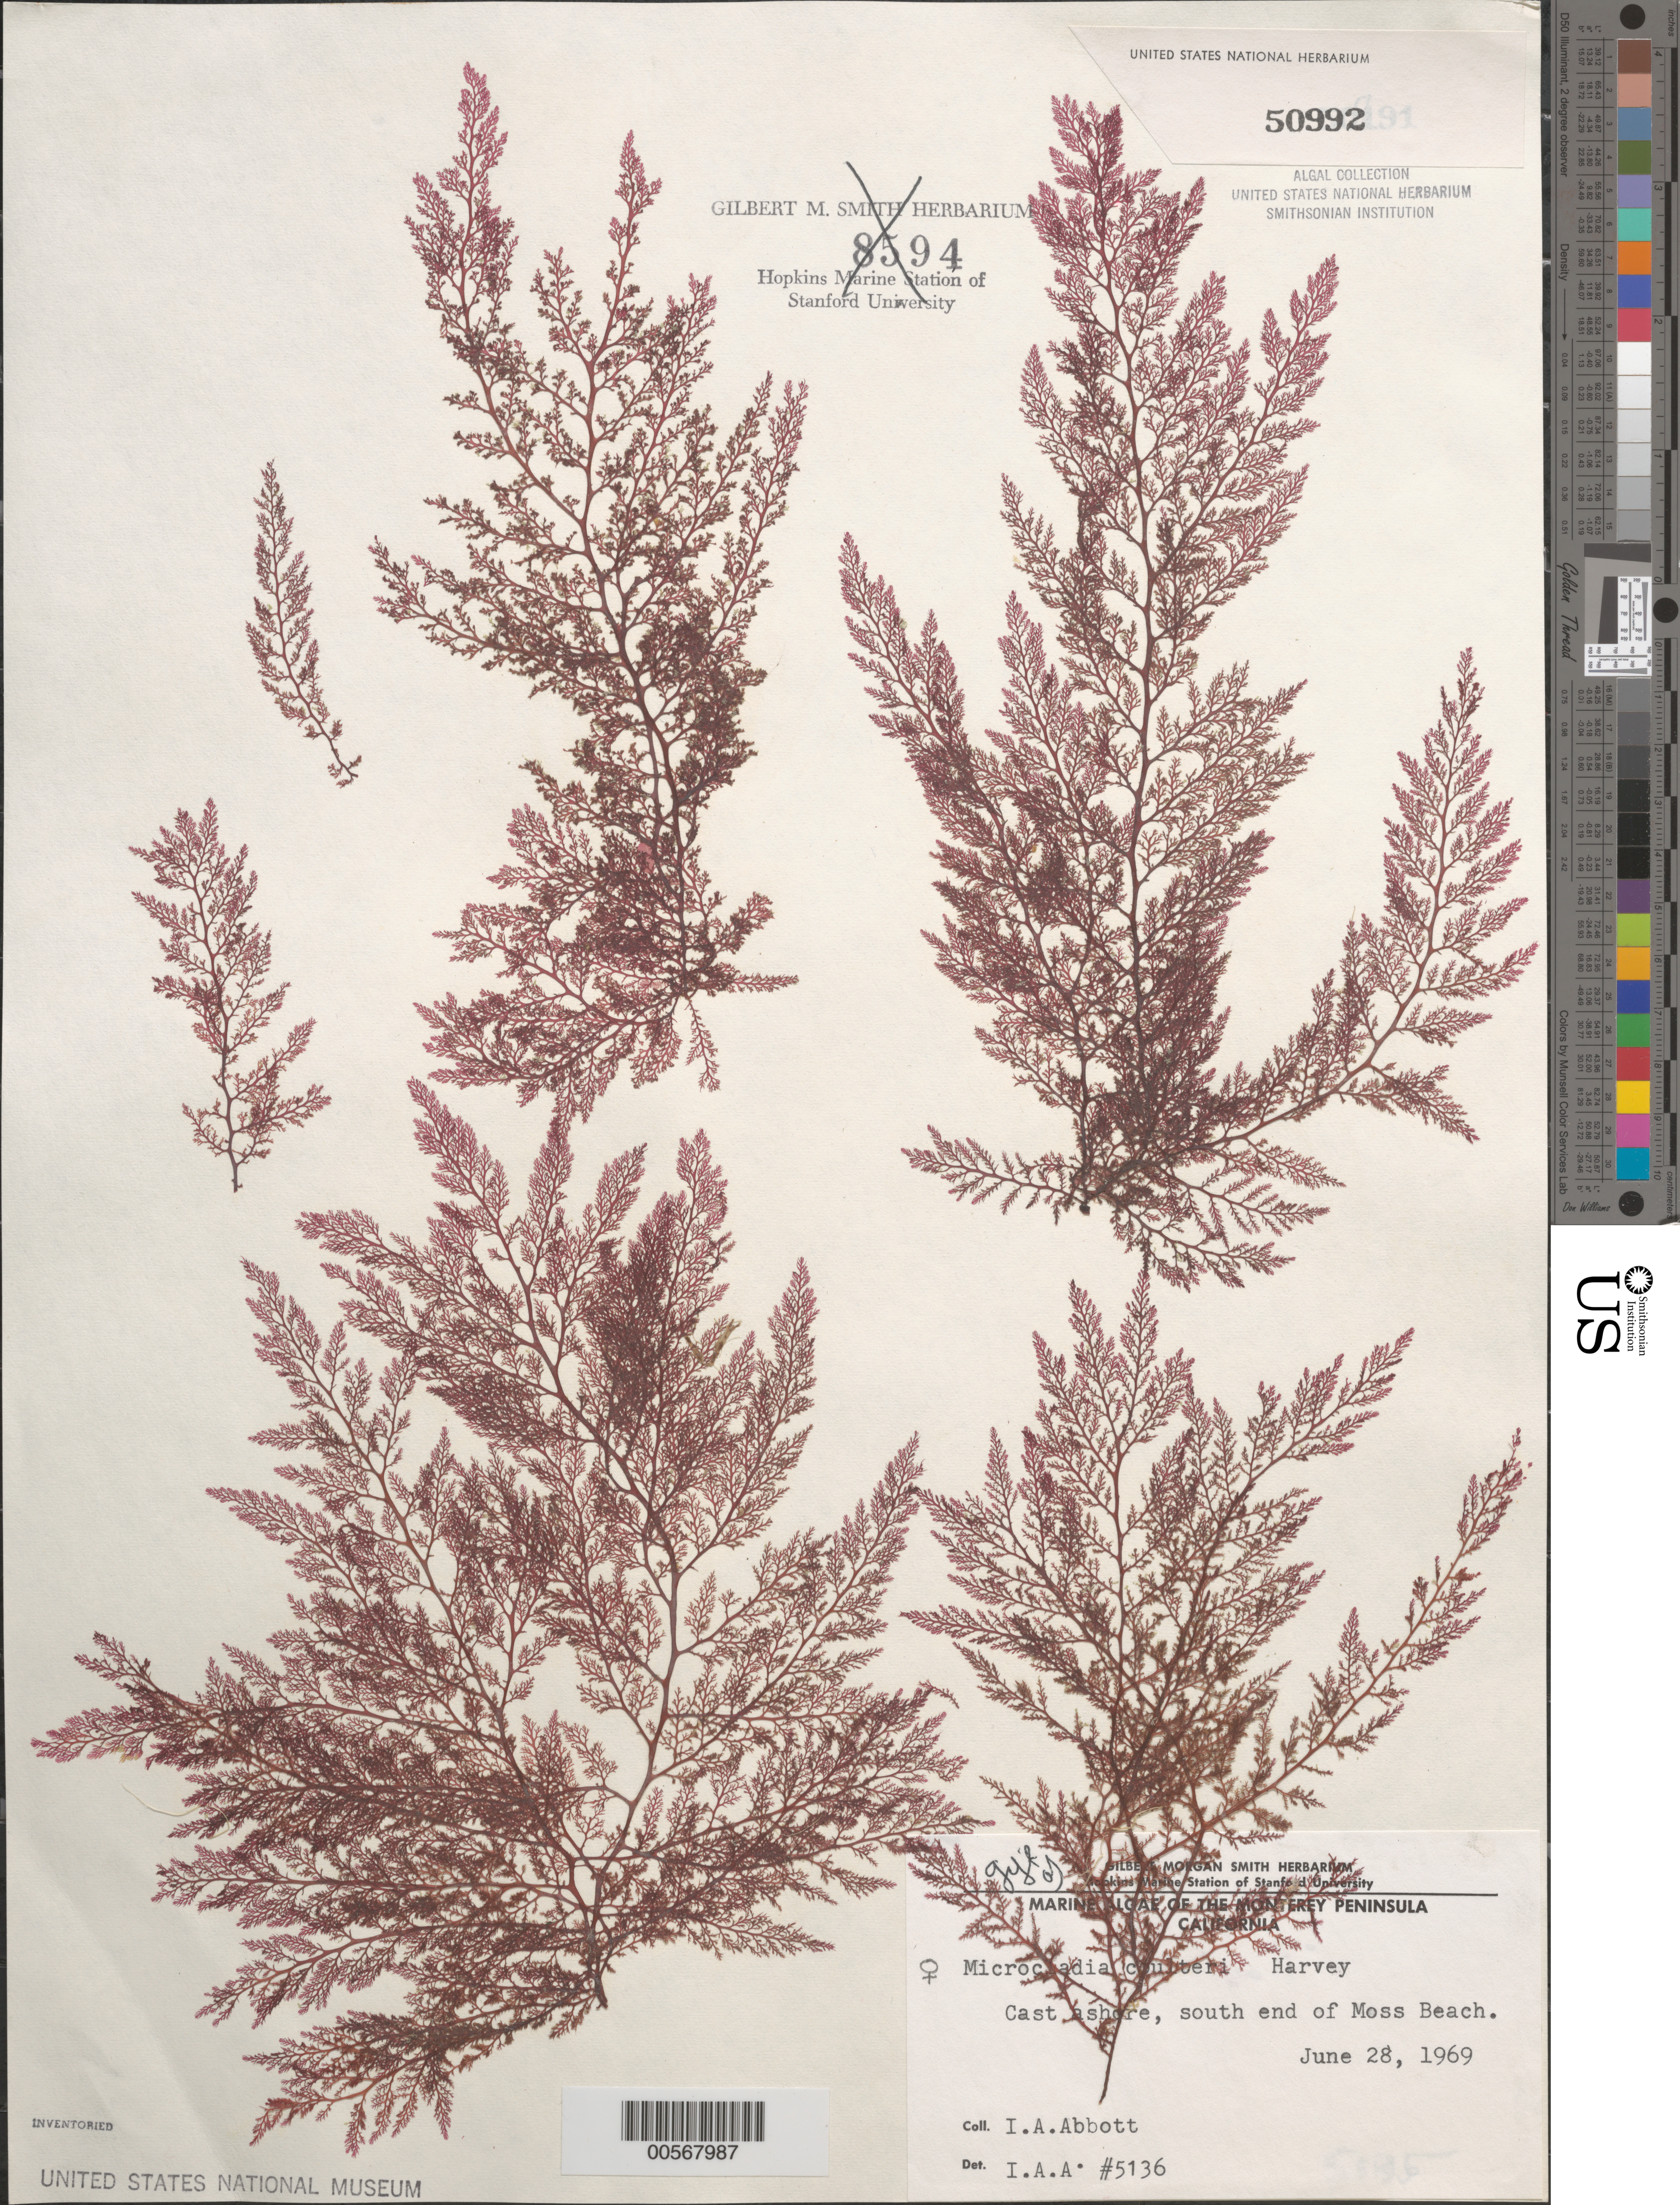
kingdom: Plantae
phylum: Rhodophyta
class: Florideophyceae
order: Ceramiales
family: Ceramiaceae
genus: Microcladia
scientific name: Microcladia coulteri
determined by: Abbott, Isabella A.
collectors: I. A. Abbott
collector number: IAA 5136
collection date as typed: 28 Jun 1969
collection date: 1969-06-28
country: United States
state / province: California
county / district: Monterey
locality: Moss Beach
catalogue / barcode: US 50992